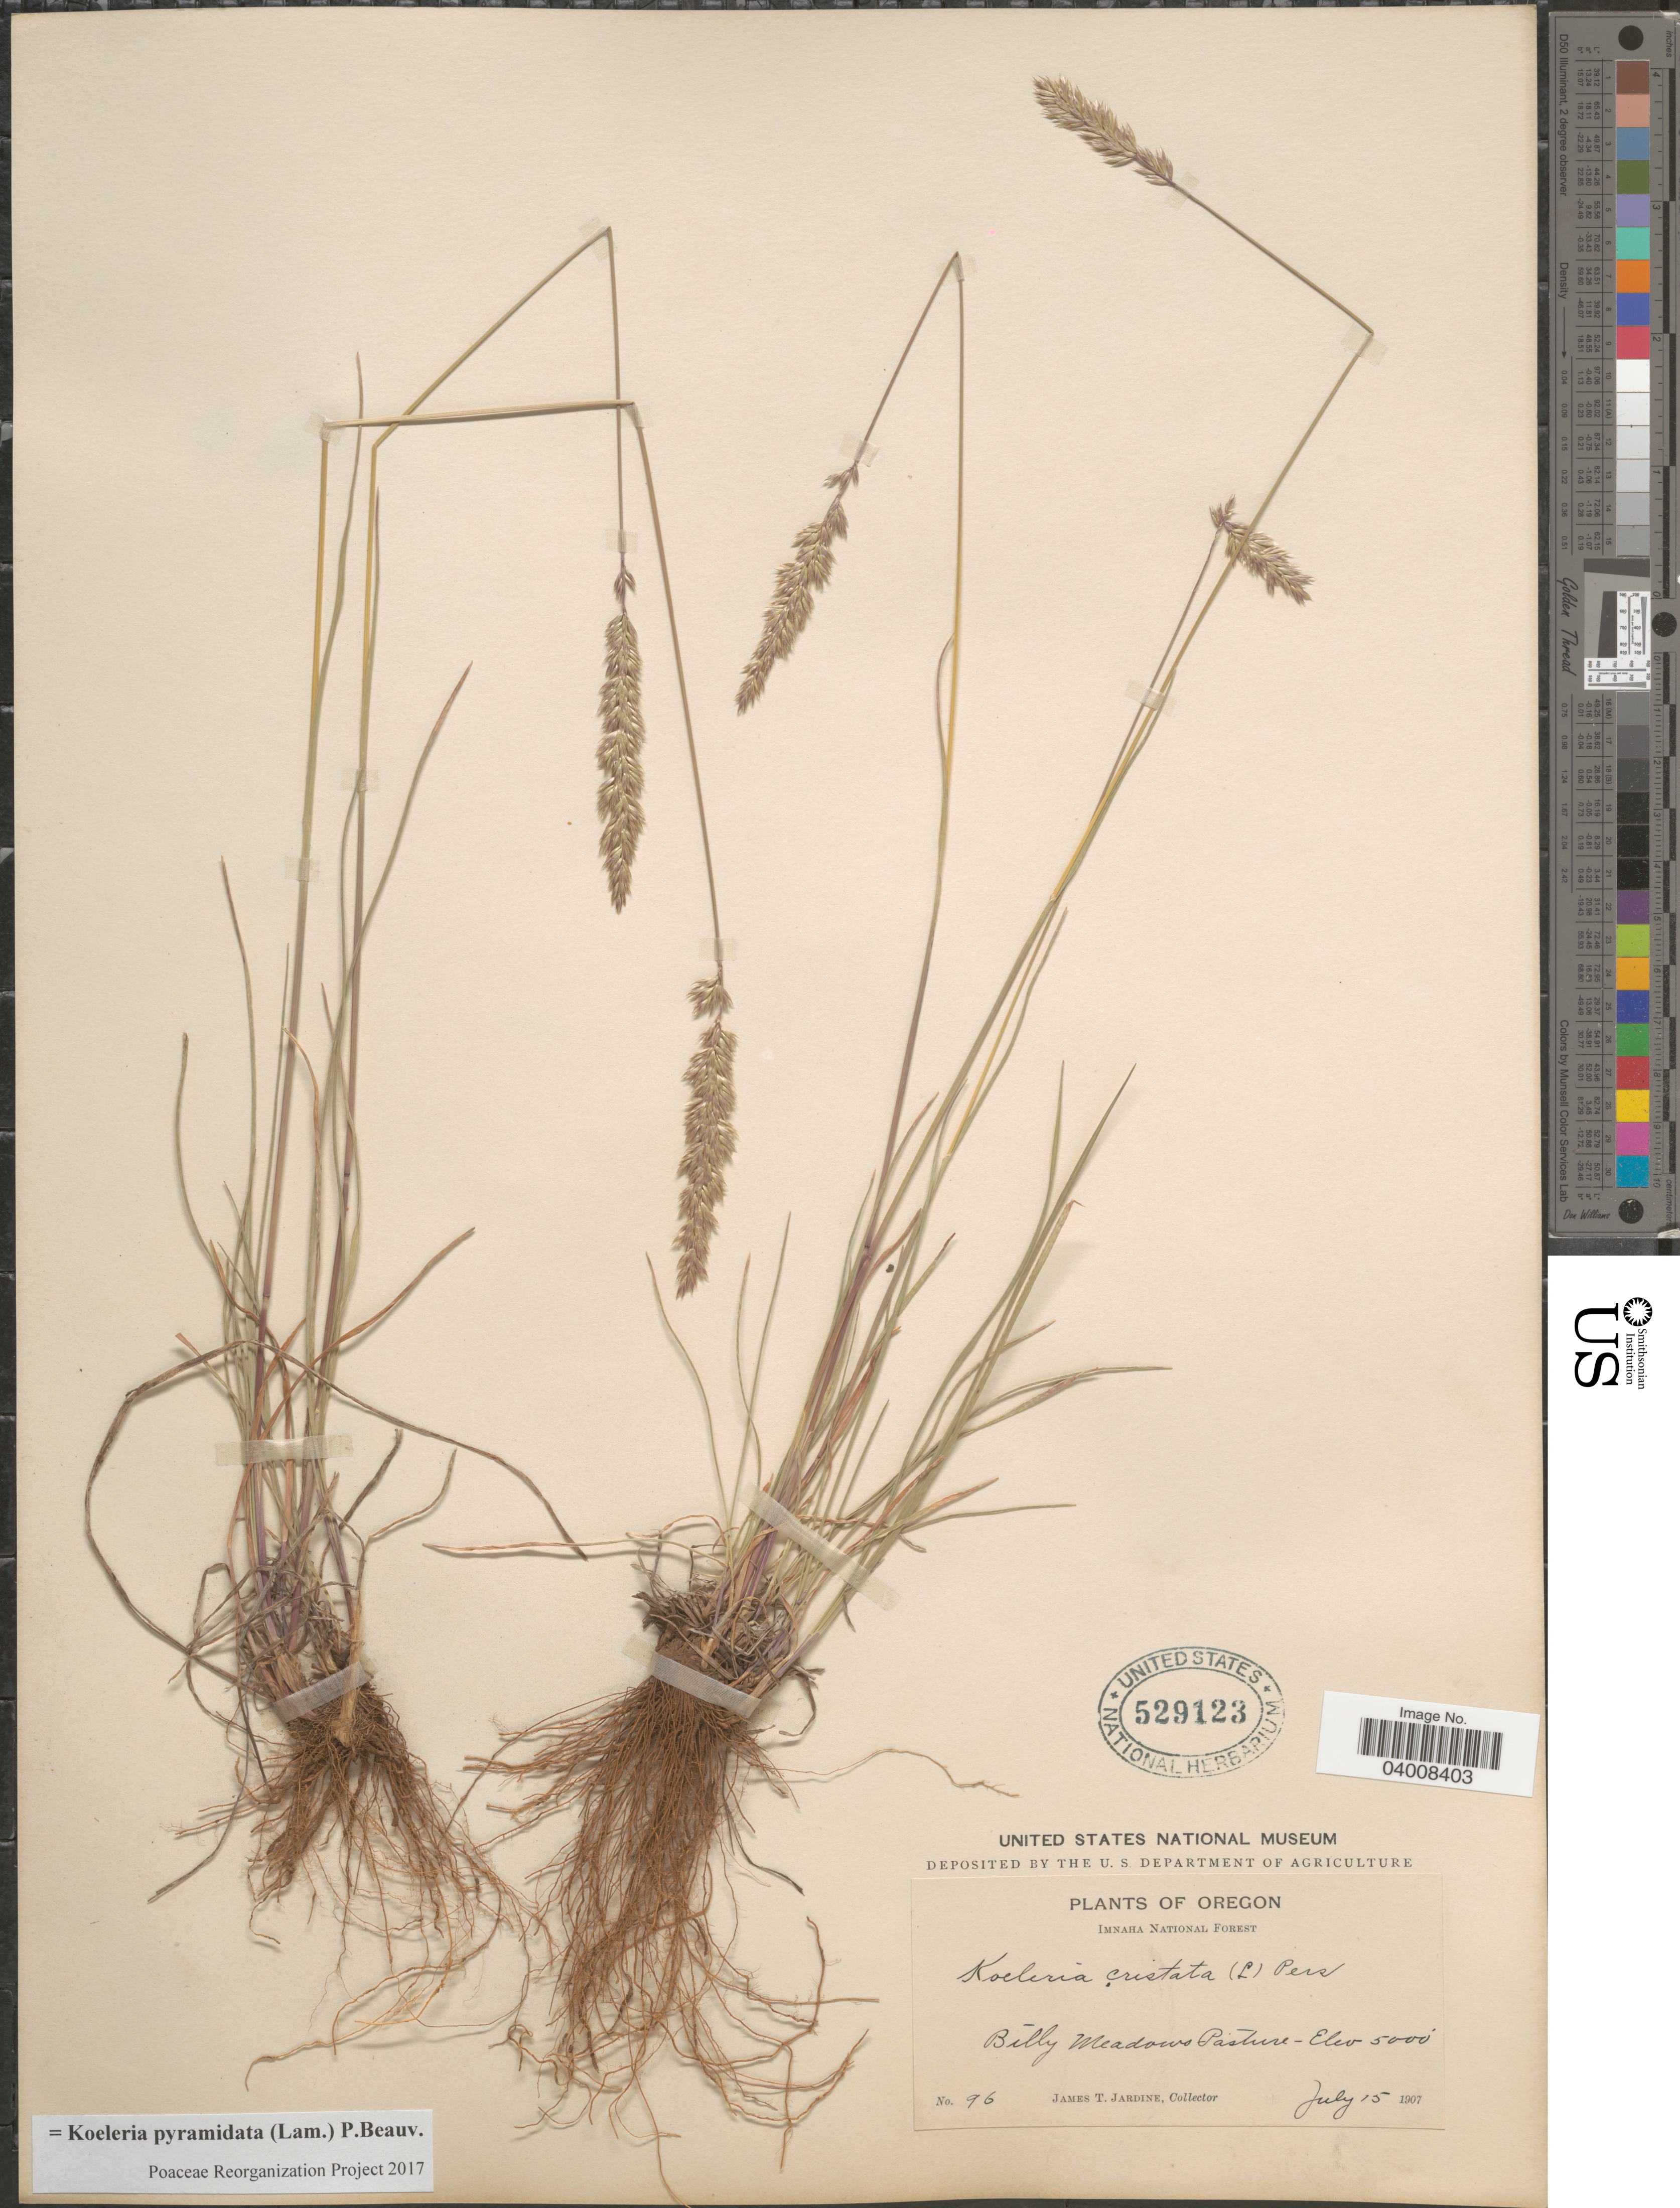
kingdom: Plantae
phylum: Tracheophyta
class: Liliopsida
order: Poales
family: Poaceae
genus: Koeleria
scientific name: Koeleria pyramidata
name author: (Lam.) P. Beauv.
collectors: J. T. Jardine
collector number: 96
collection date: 1907-07-15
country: United States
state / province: Oregon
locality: Imnaha National Forest. Billy Meadows Pasture.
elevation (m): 1524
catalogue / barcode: US 529123